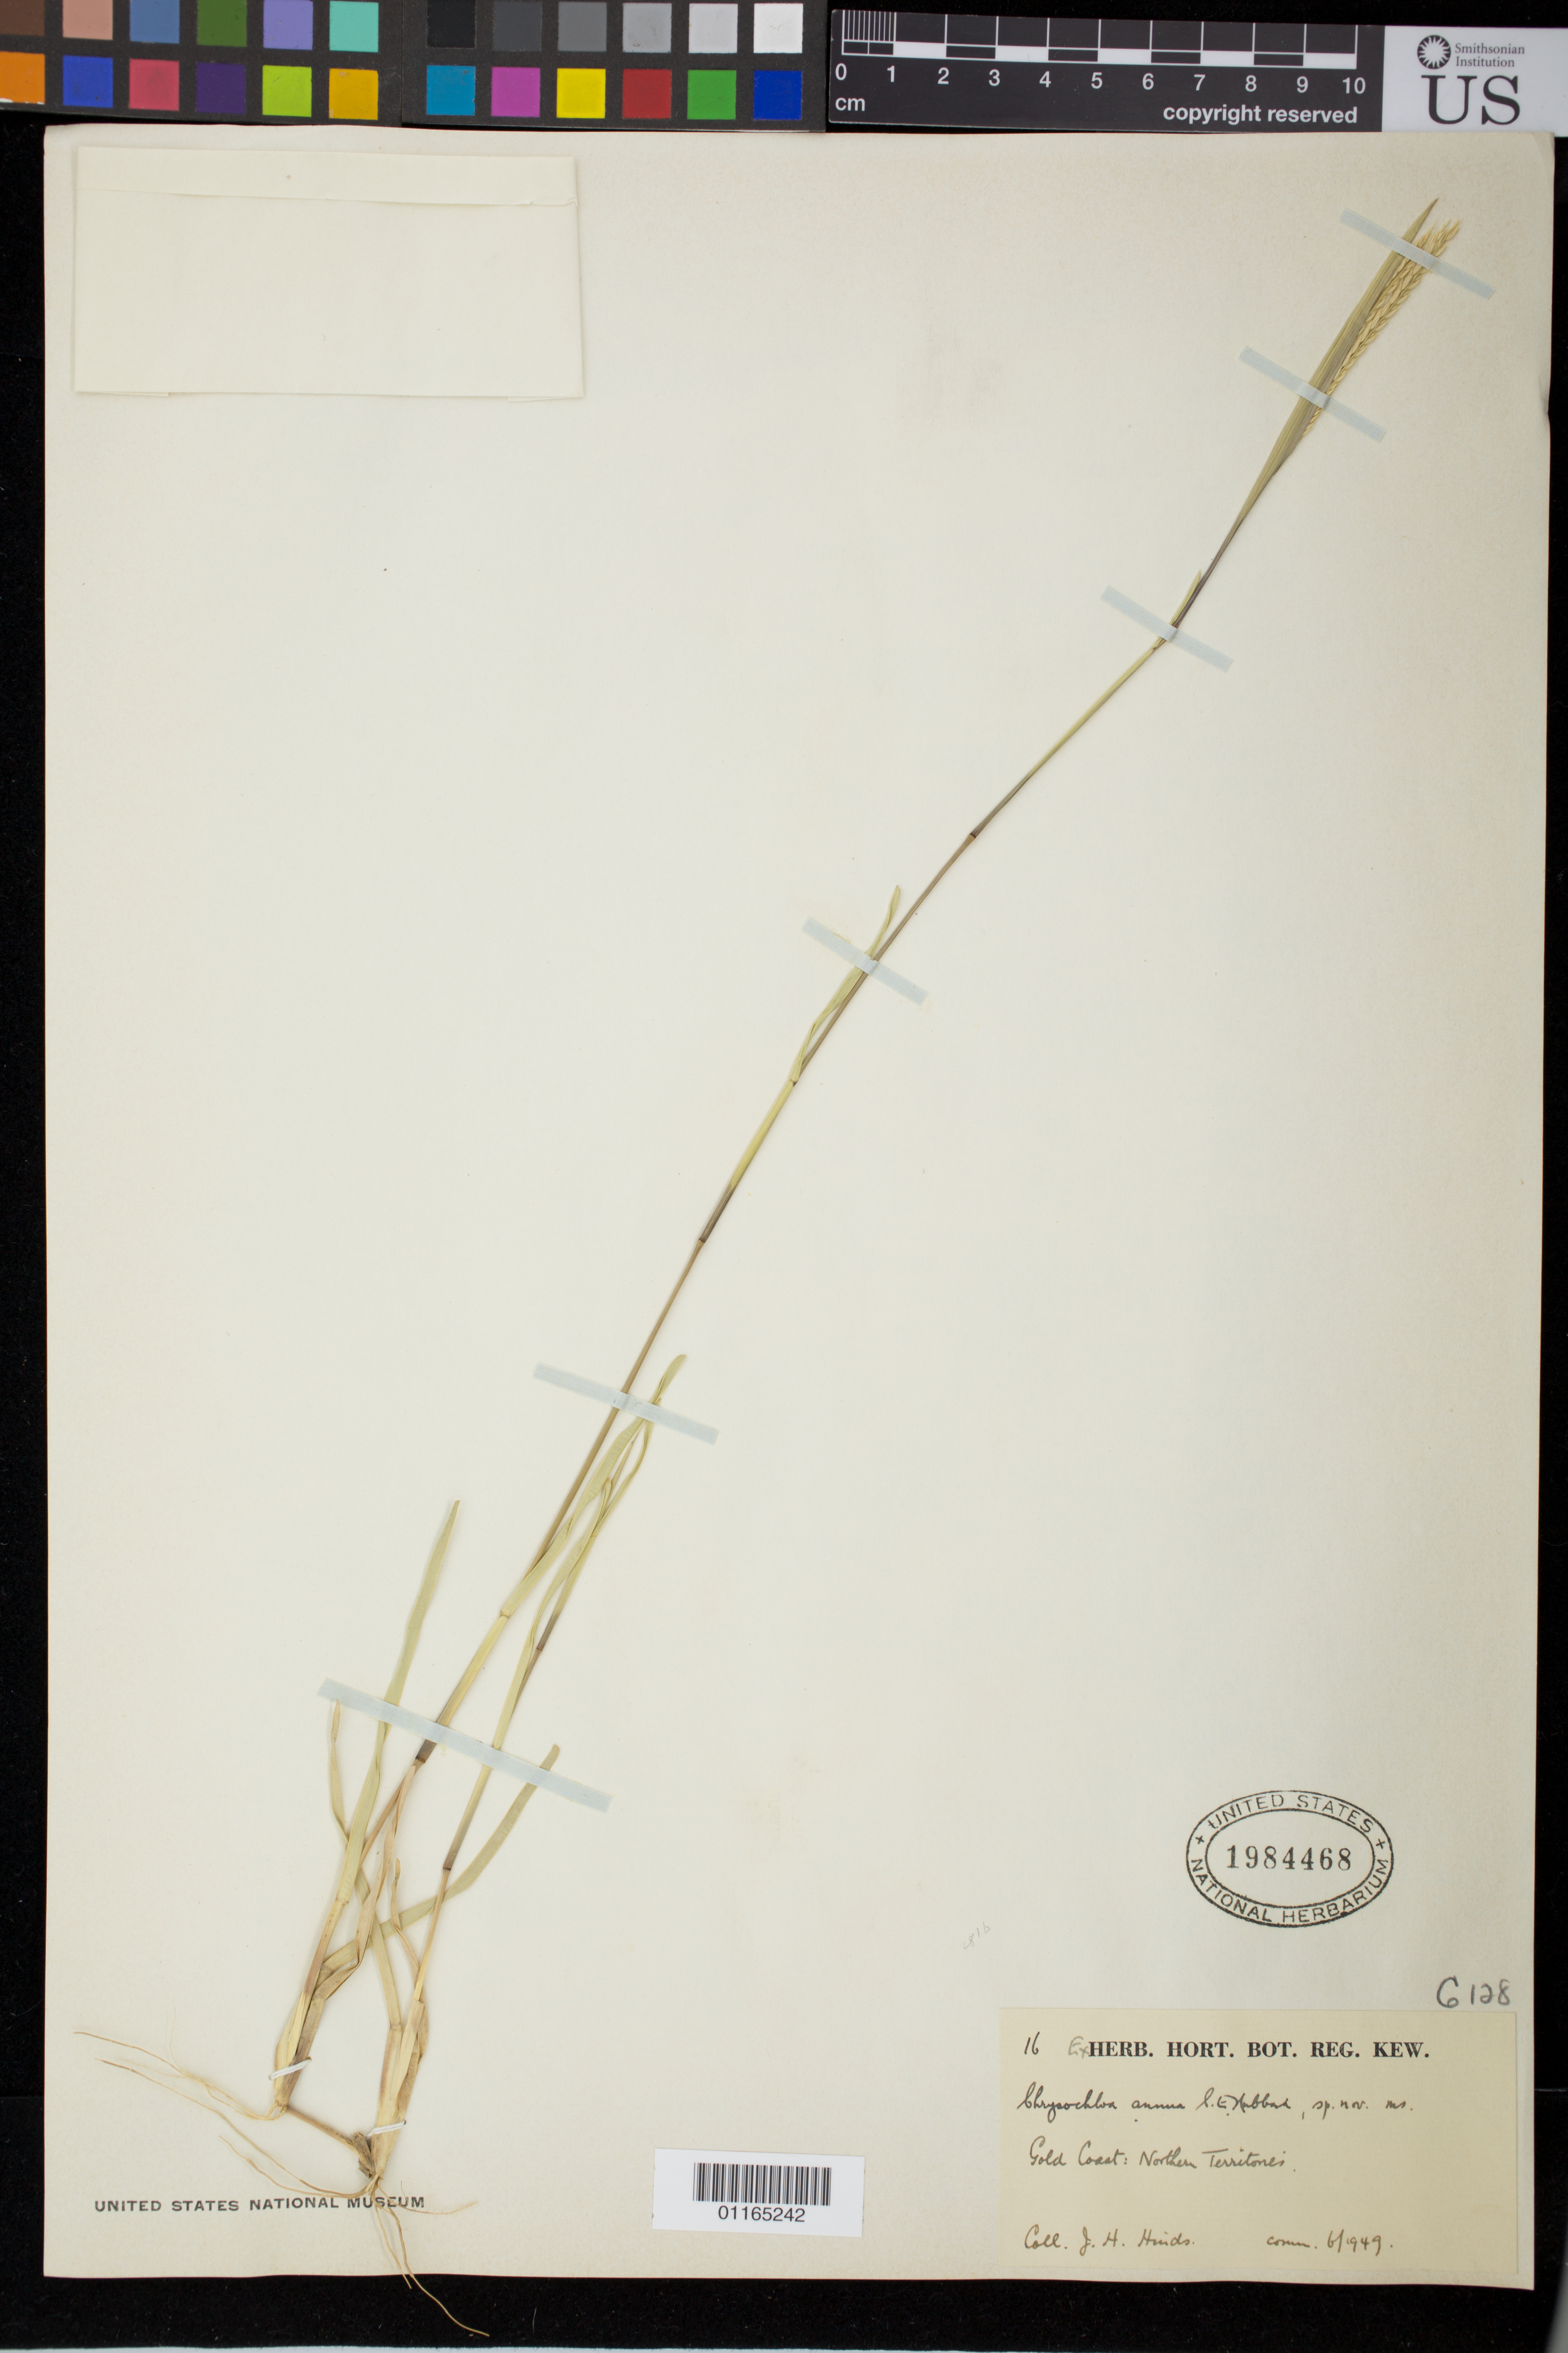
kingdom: Plantae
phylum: Tracheophyta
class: Liliopsida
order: Poales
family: Poaceae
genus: Chrysochloa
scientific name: Chrysochloa annua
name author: C.E. Hubb.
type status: Isotype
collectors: J. Hinds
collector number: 16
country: Ghana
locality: Gold Coast: Northern Territories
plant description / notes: ex herb Kew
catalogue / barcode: US 1984468